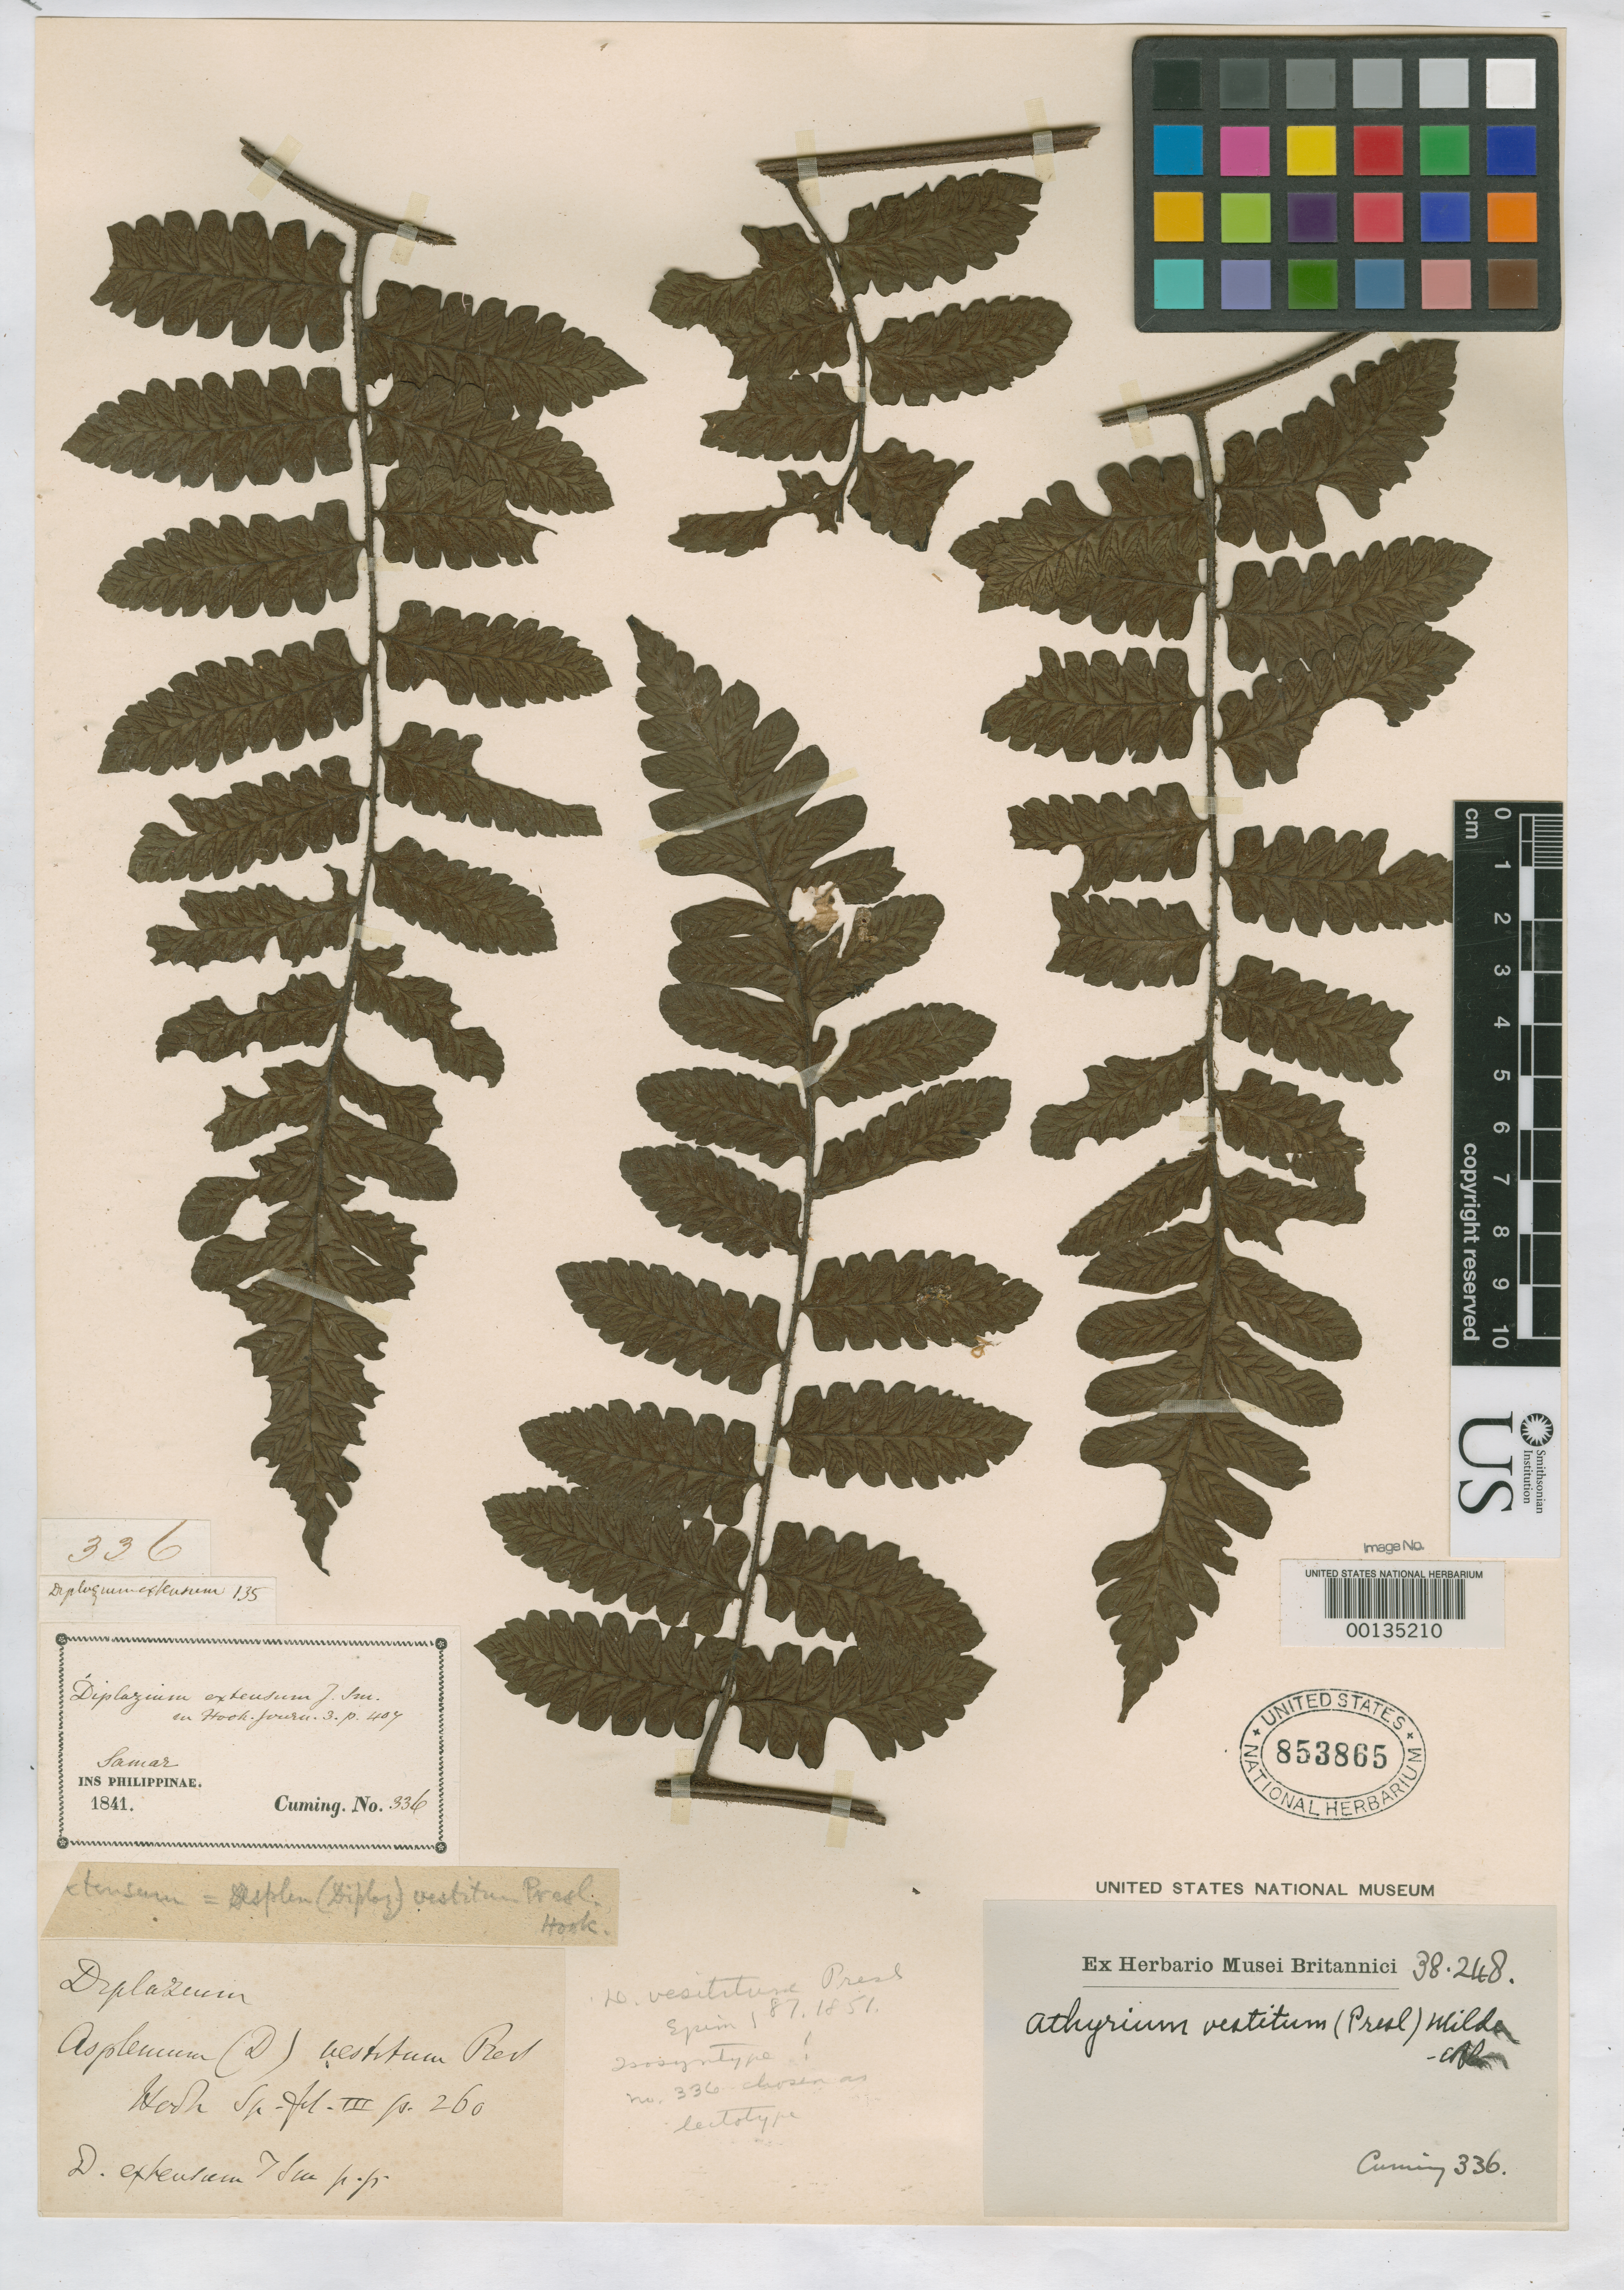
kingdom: Plantae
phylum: Tracheophyta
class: Polypodiopsida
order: Polypodiales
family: Athyriaceae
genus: Diplazium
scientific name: Diplazium vestitum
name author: C. Presl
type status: Isosyntype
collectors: H. Cuming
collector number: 336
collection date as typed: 1841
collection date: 1841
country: Philippines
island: Samar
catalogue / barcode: US 853865